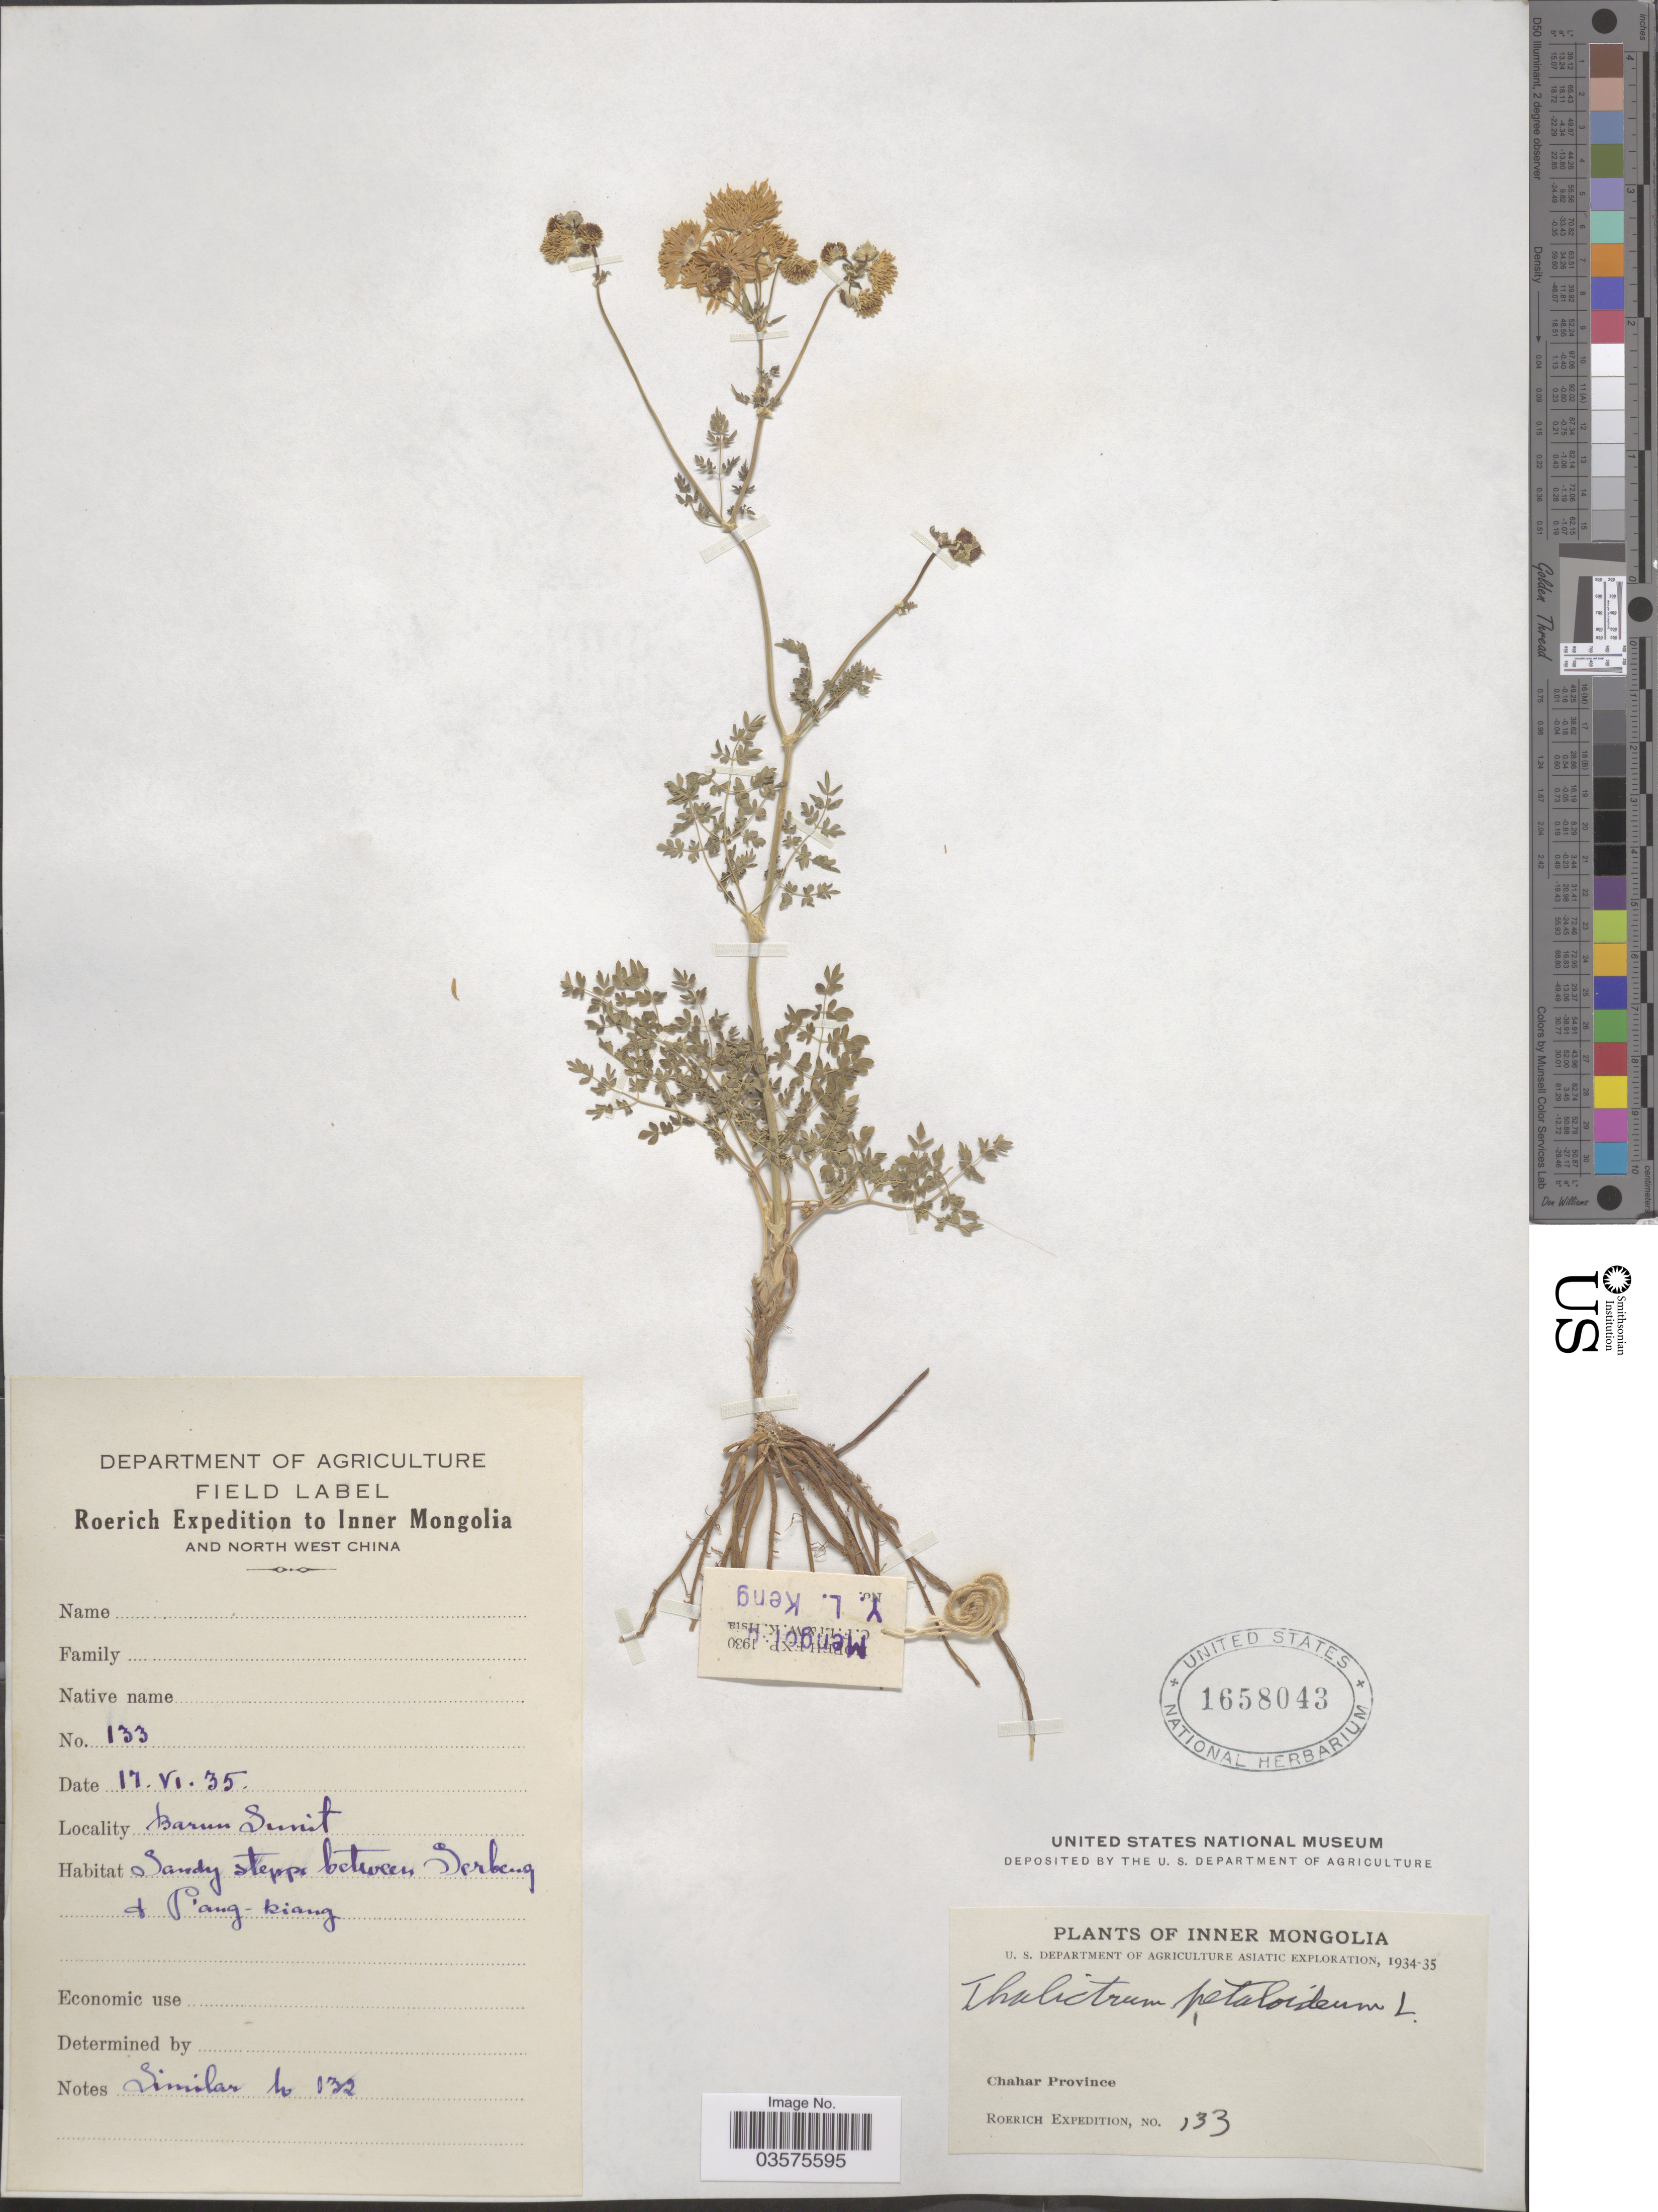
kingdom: Plantae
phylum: Tracheophyta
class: Magnoliopsida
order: Ranunculales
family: Ranunculaceae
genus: Thalictrum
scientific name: Thalictrum petaloideum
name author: L.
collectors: Roerich Expedition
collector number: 133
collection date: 1935-06-17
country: China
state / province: Nei Monggol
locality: Inner Mongolia and North West China. Barun Sunit. Chahar Province. Sandy steppe between Serbeng Pang-kiang.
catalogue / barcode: US 1658043